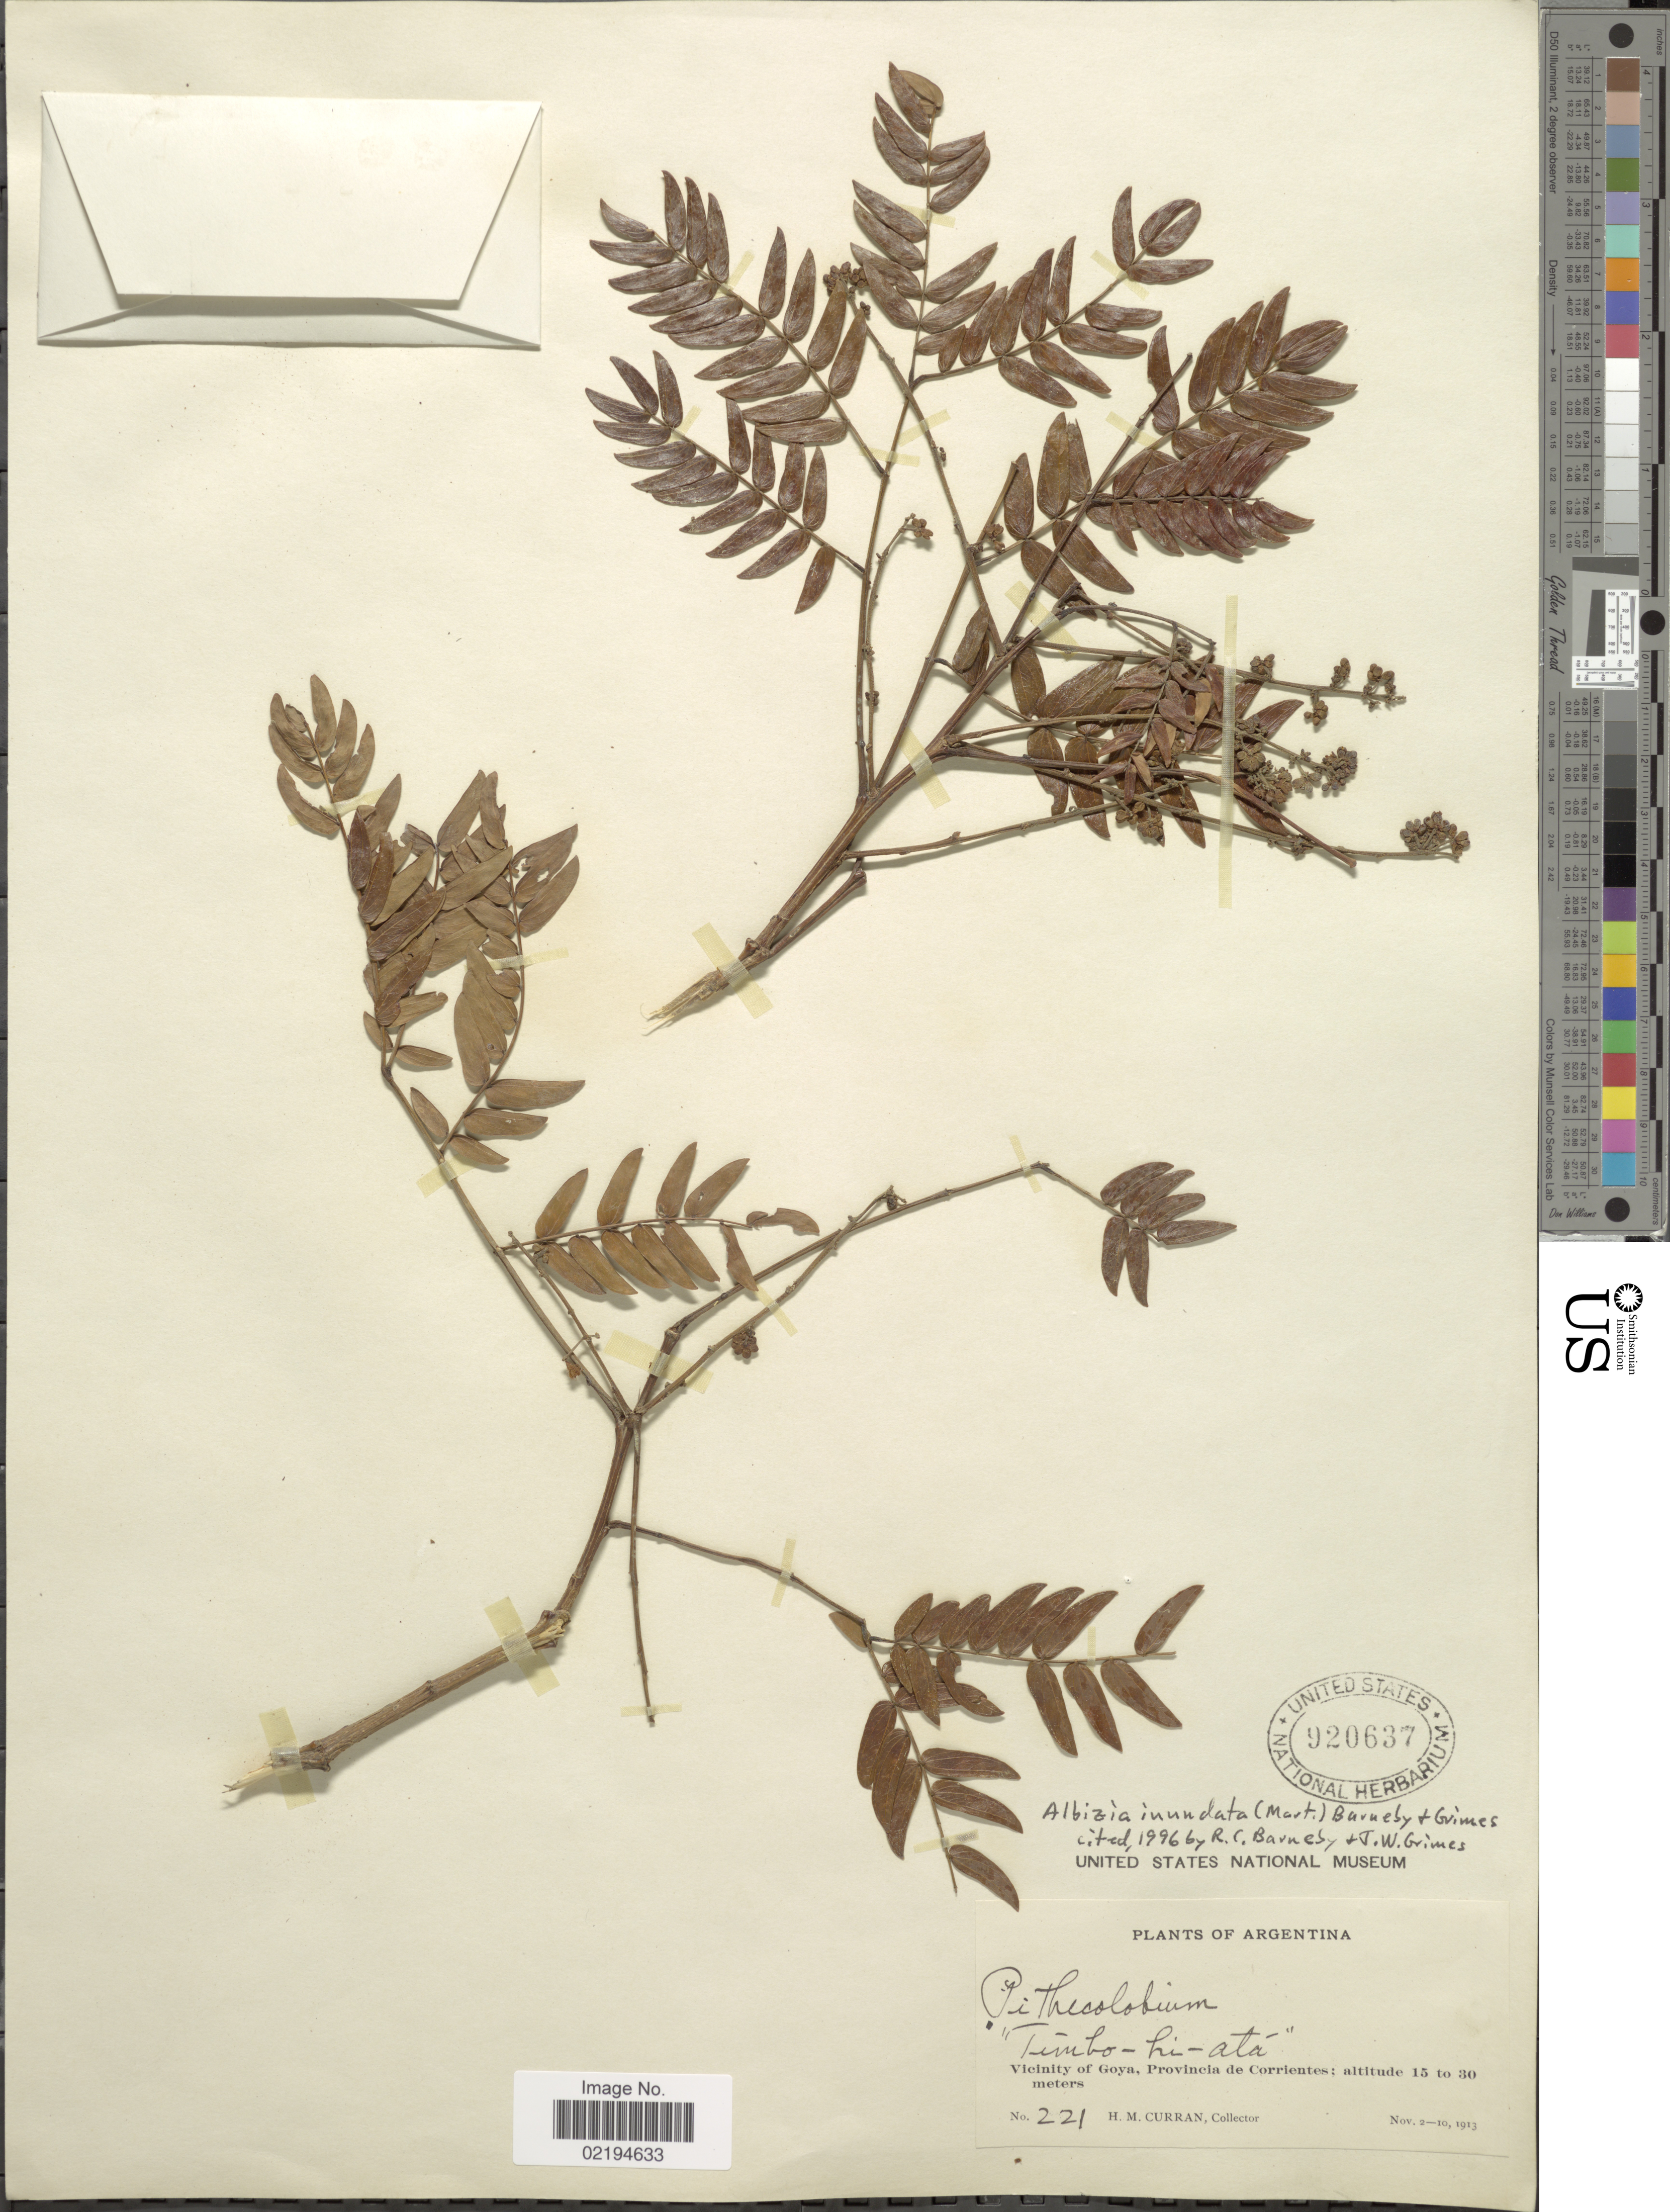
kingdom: Plantae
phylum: Tracheophyta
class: Magnoliopsida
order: Fabales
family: Fabaceae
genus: Pseudalbizzia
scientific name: Pseudalbizzia inundata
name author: (Mart.) Koenen & Duno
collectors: H. M. Curran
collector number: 221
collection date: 1913-11-02/1913-11-10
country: Argentina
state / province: Corrientes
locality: Vicinity of Goya.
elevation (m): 15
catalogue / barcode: US 920637